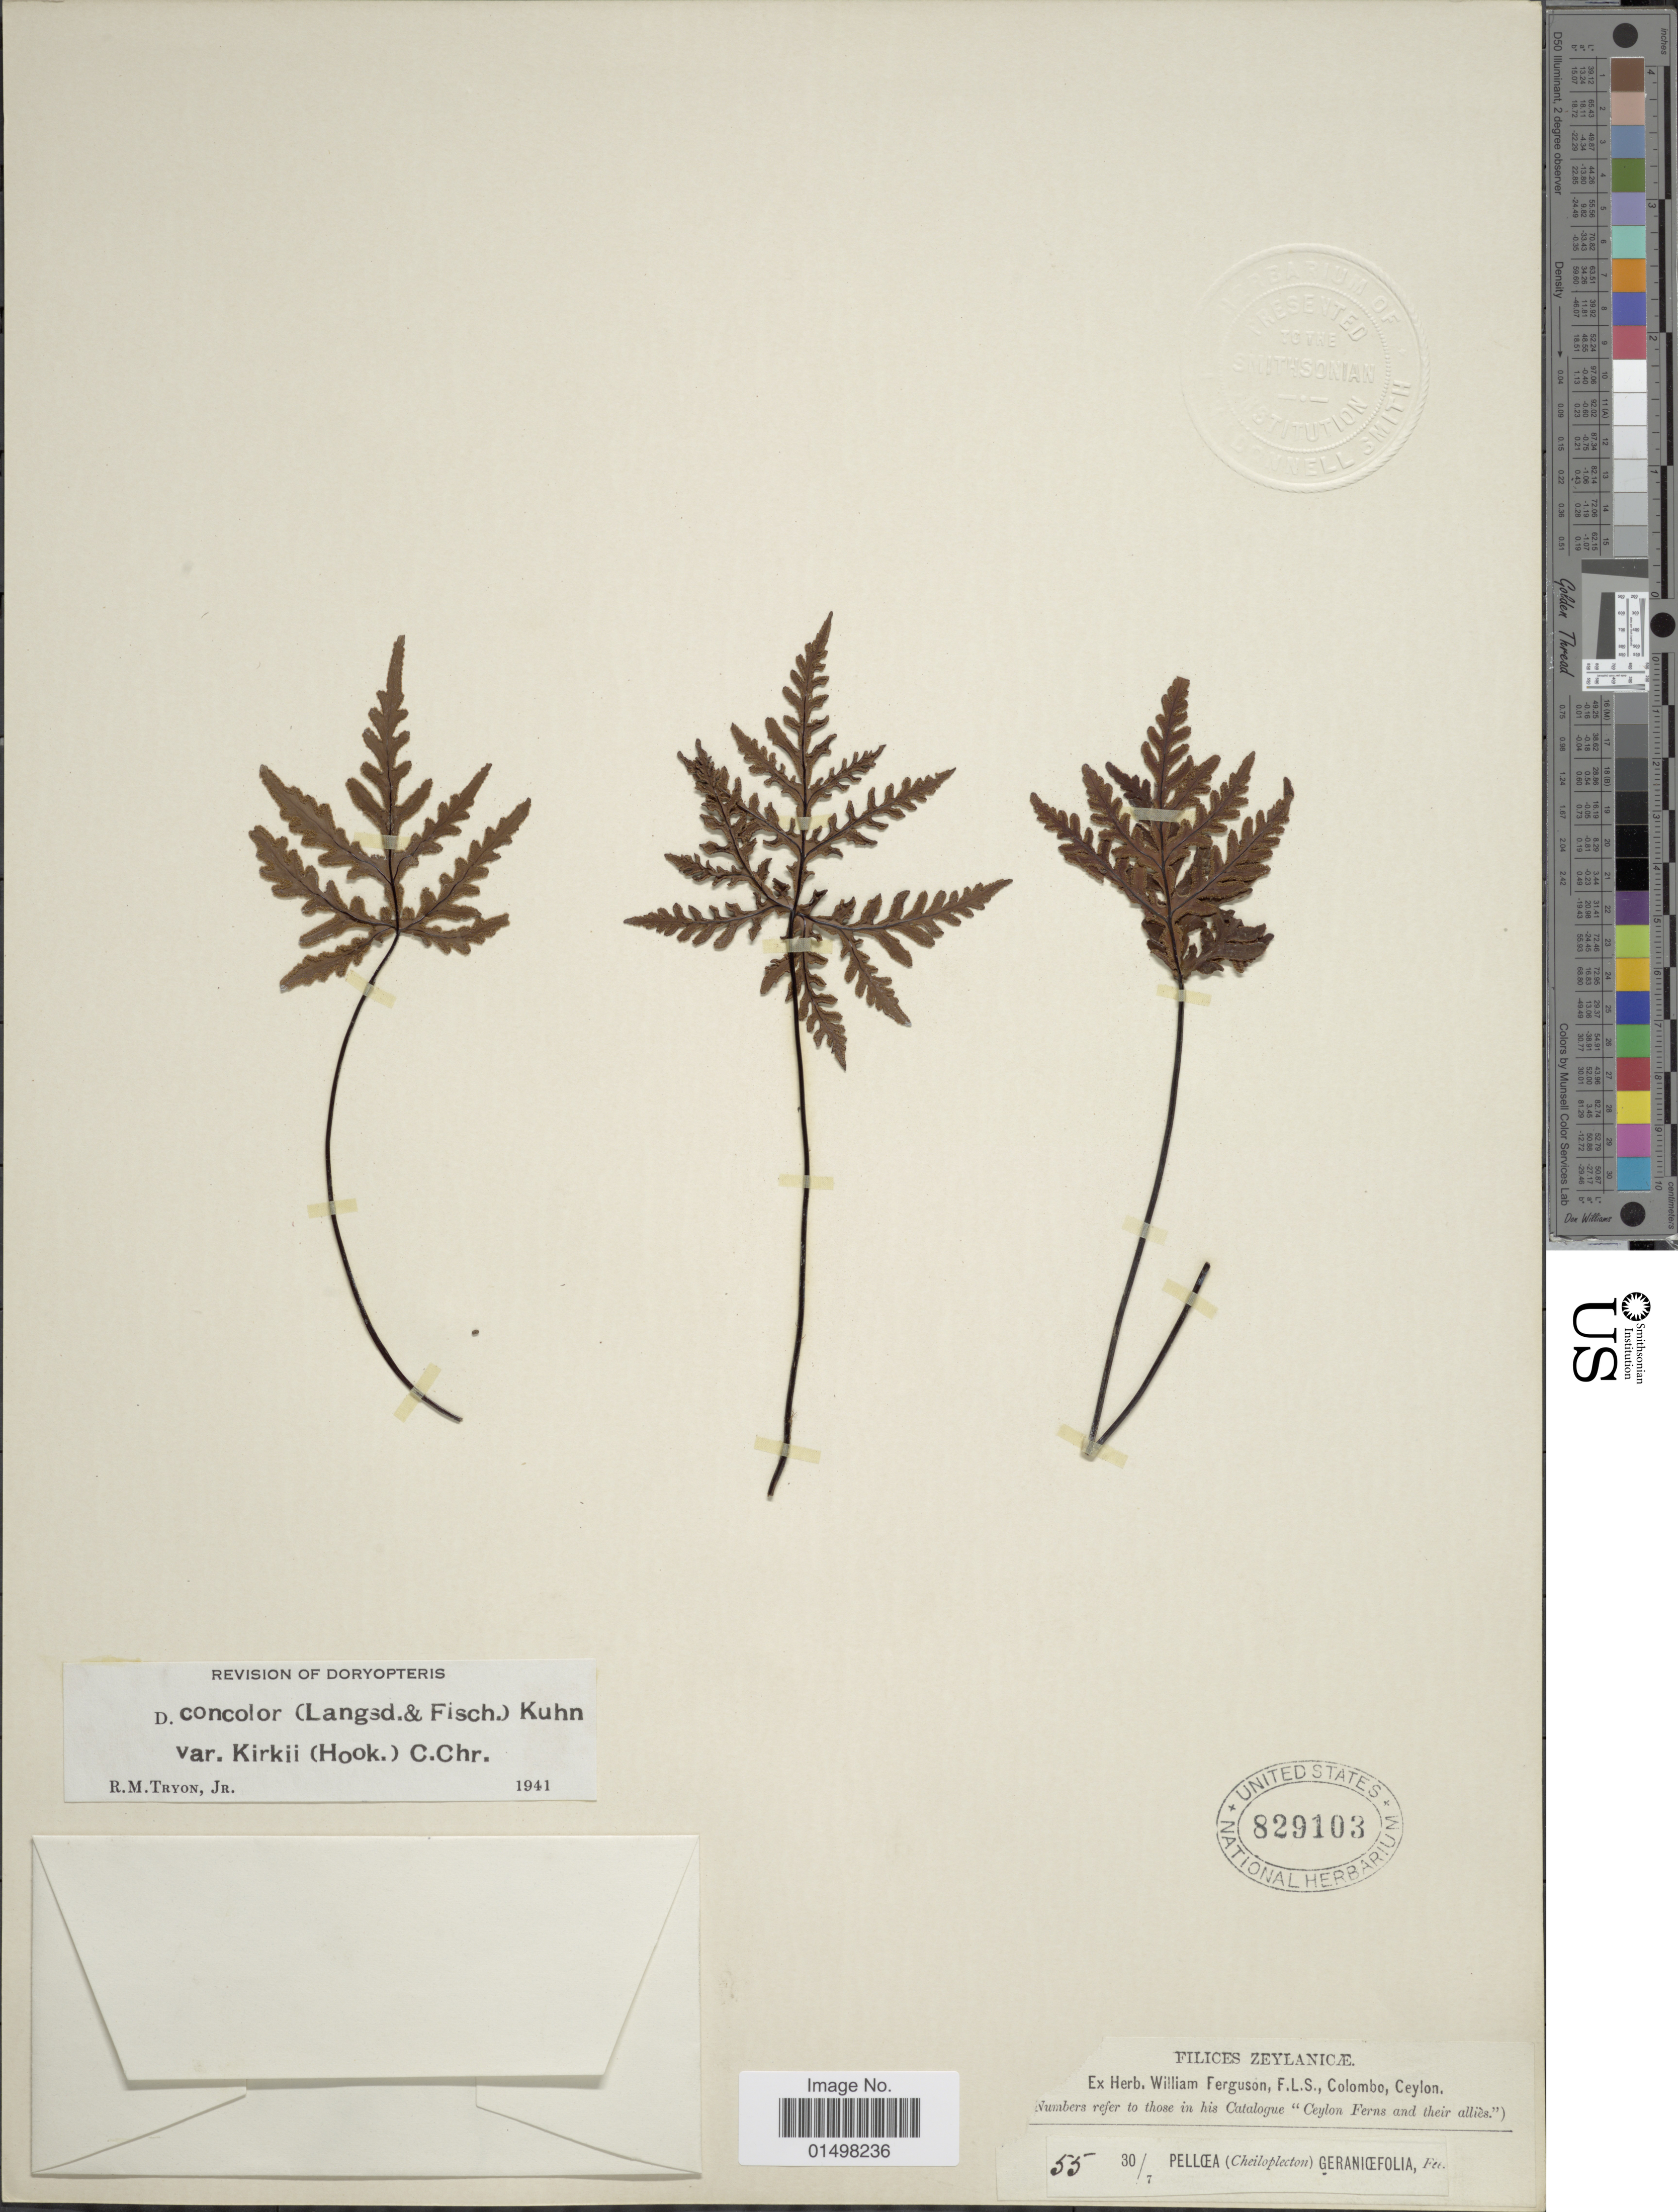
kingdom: Plantae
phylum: Tracheophyta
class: Polypodiopsida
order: Polypodiales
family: Pteridaceae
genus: Doryopteris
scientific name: Doryopteris concolor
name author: (Langsd. & Fisch.) Kuhn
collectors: ex herb. W. Ferguson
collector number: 55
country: Sri Lanka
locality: Filices Zeylanicae. F.L.S., Colombo, Ceylon.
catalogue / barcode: US 829103